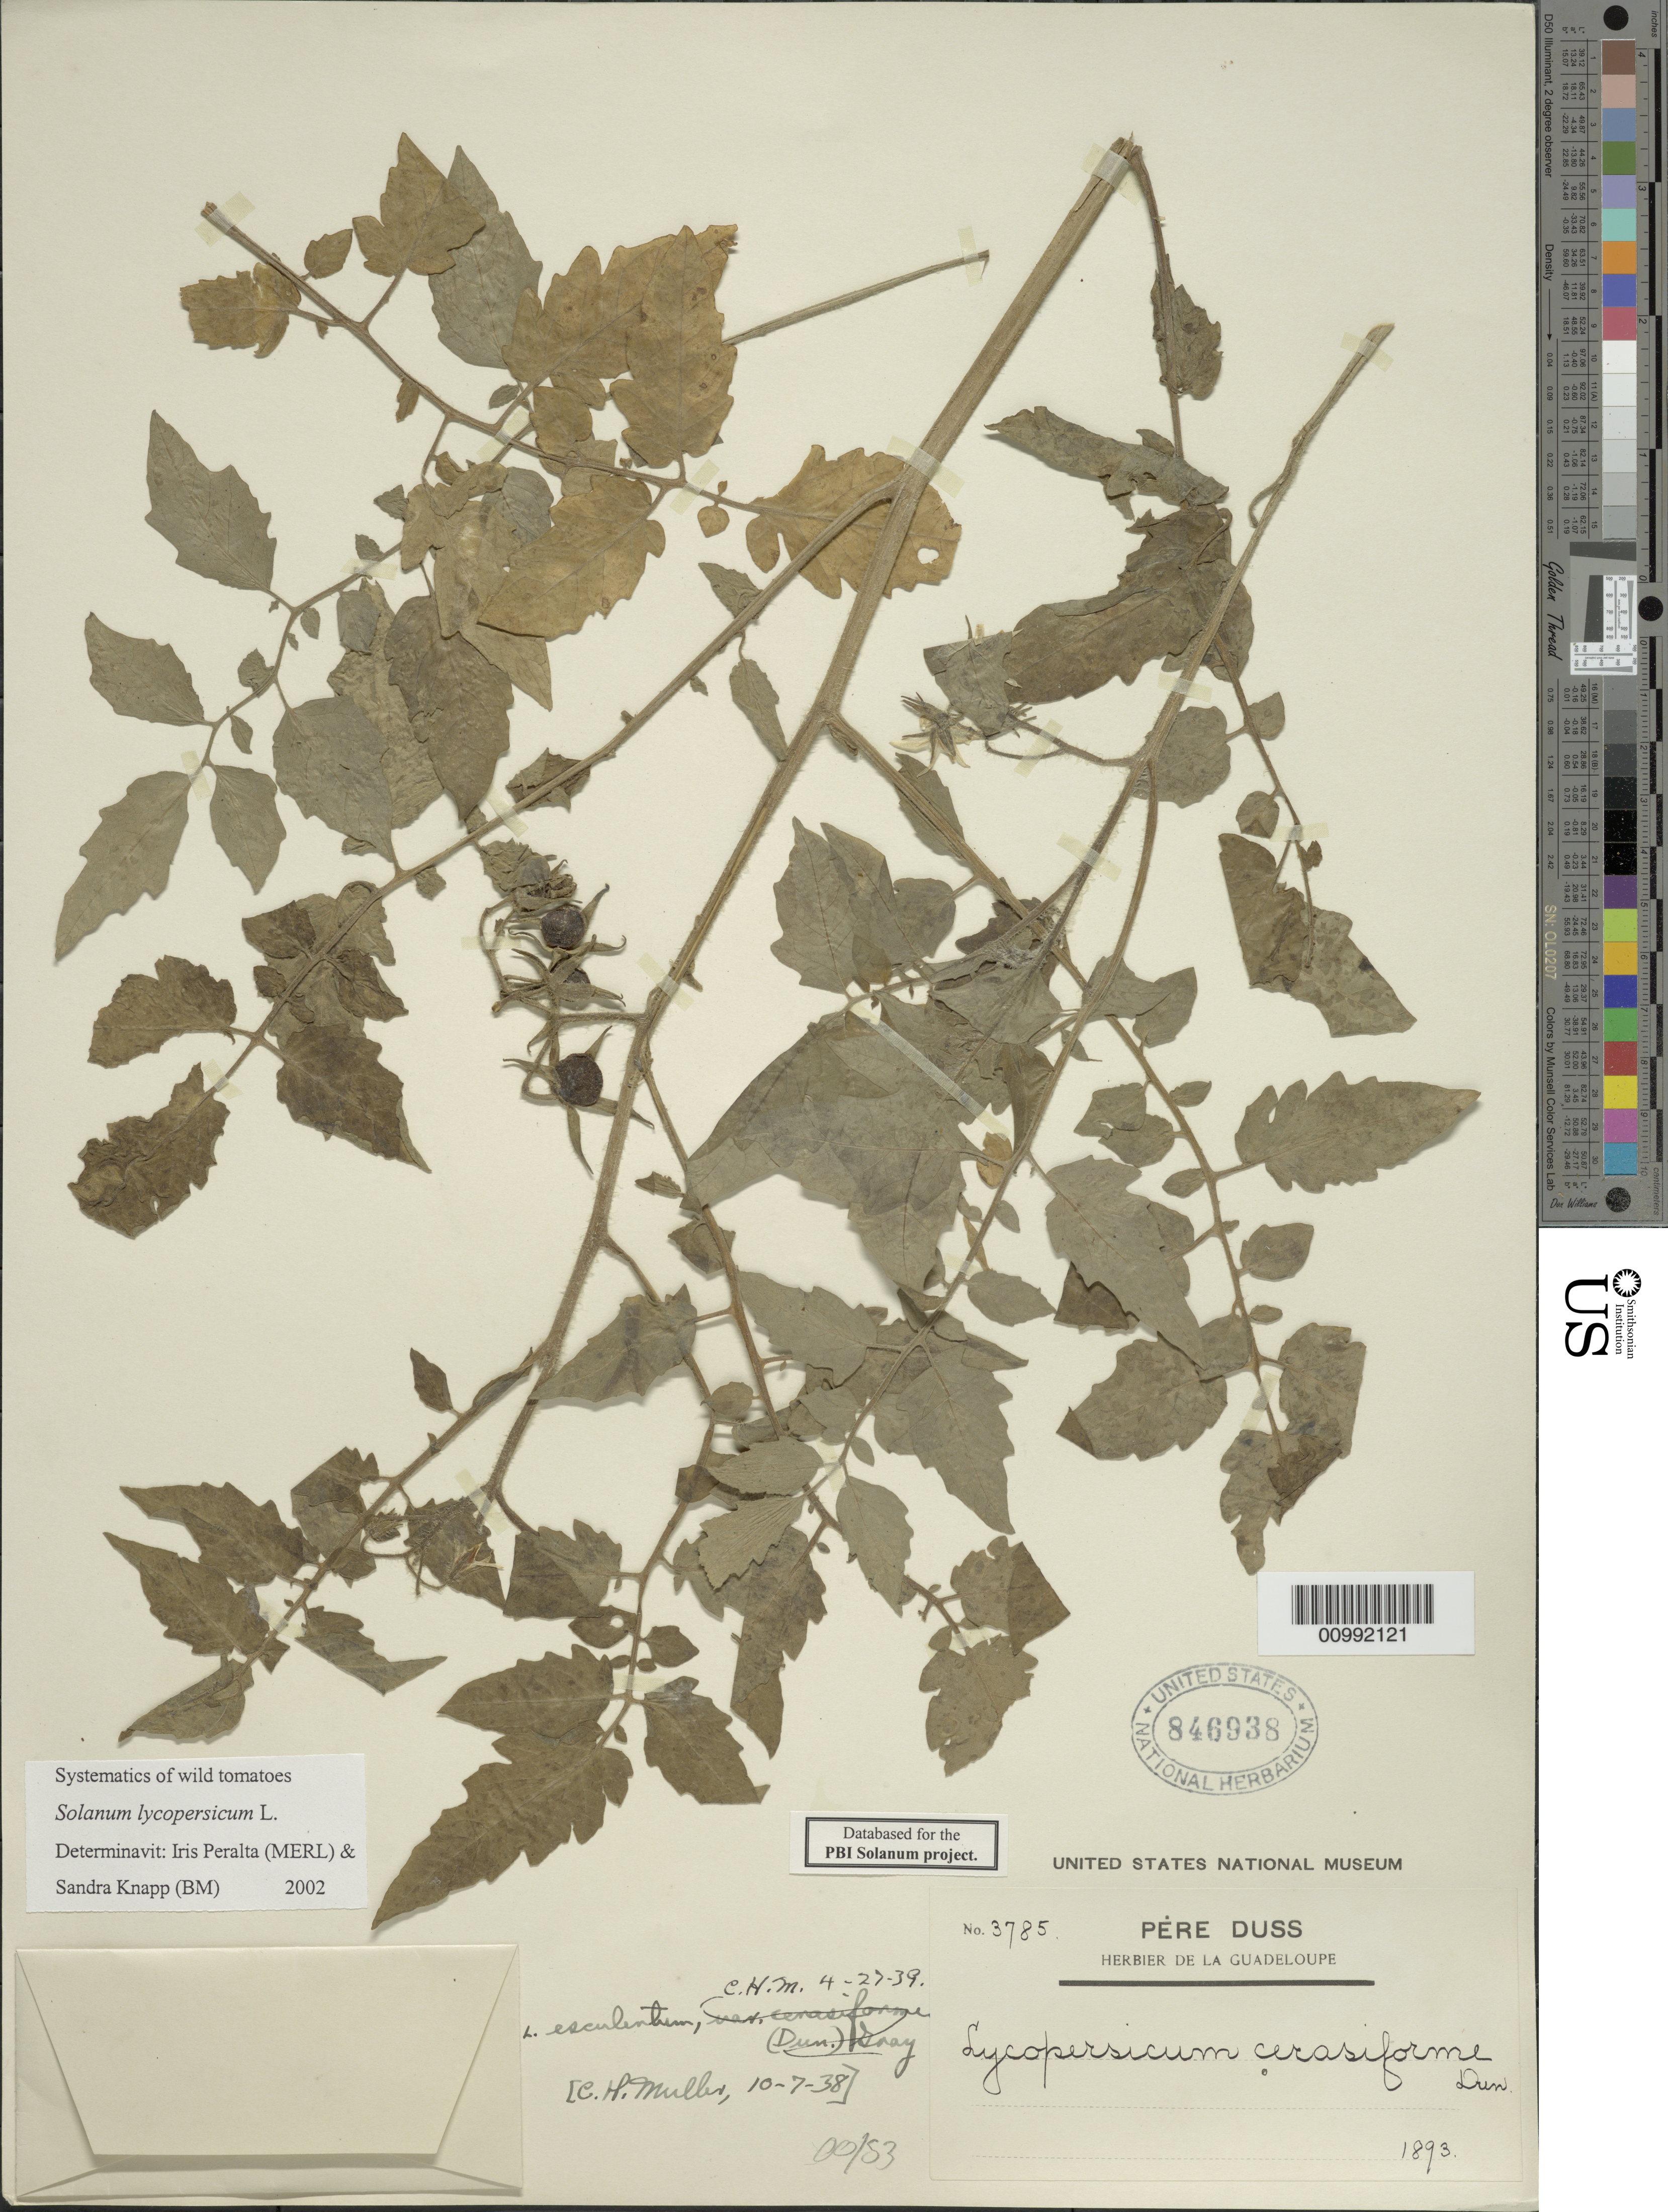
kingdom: Plantae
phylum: Tracheophyta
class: Magnoliopsida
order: Solanales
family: Solanaceae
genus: Solanum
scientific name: Solanum lycopersicum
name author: L.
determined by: Peralta, Iris E.; Knapp, S. D.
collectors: Père Duss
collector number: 3785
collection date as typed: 1893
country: Guadeloupe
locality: Basse-Terre, cultivee a Martinique et dans toutes des Antilles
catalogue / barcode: US 846938